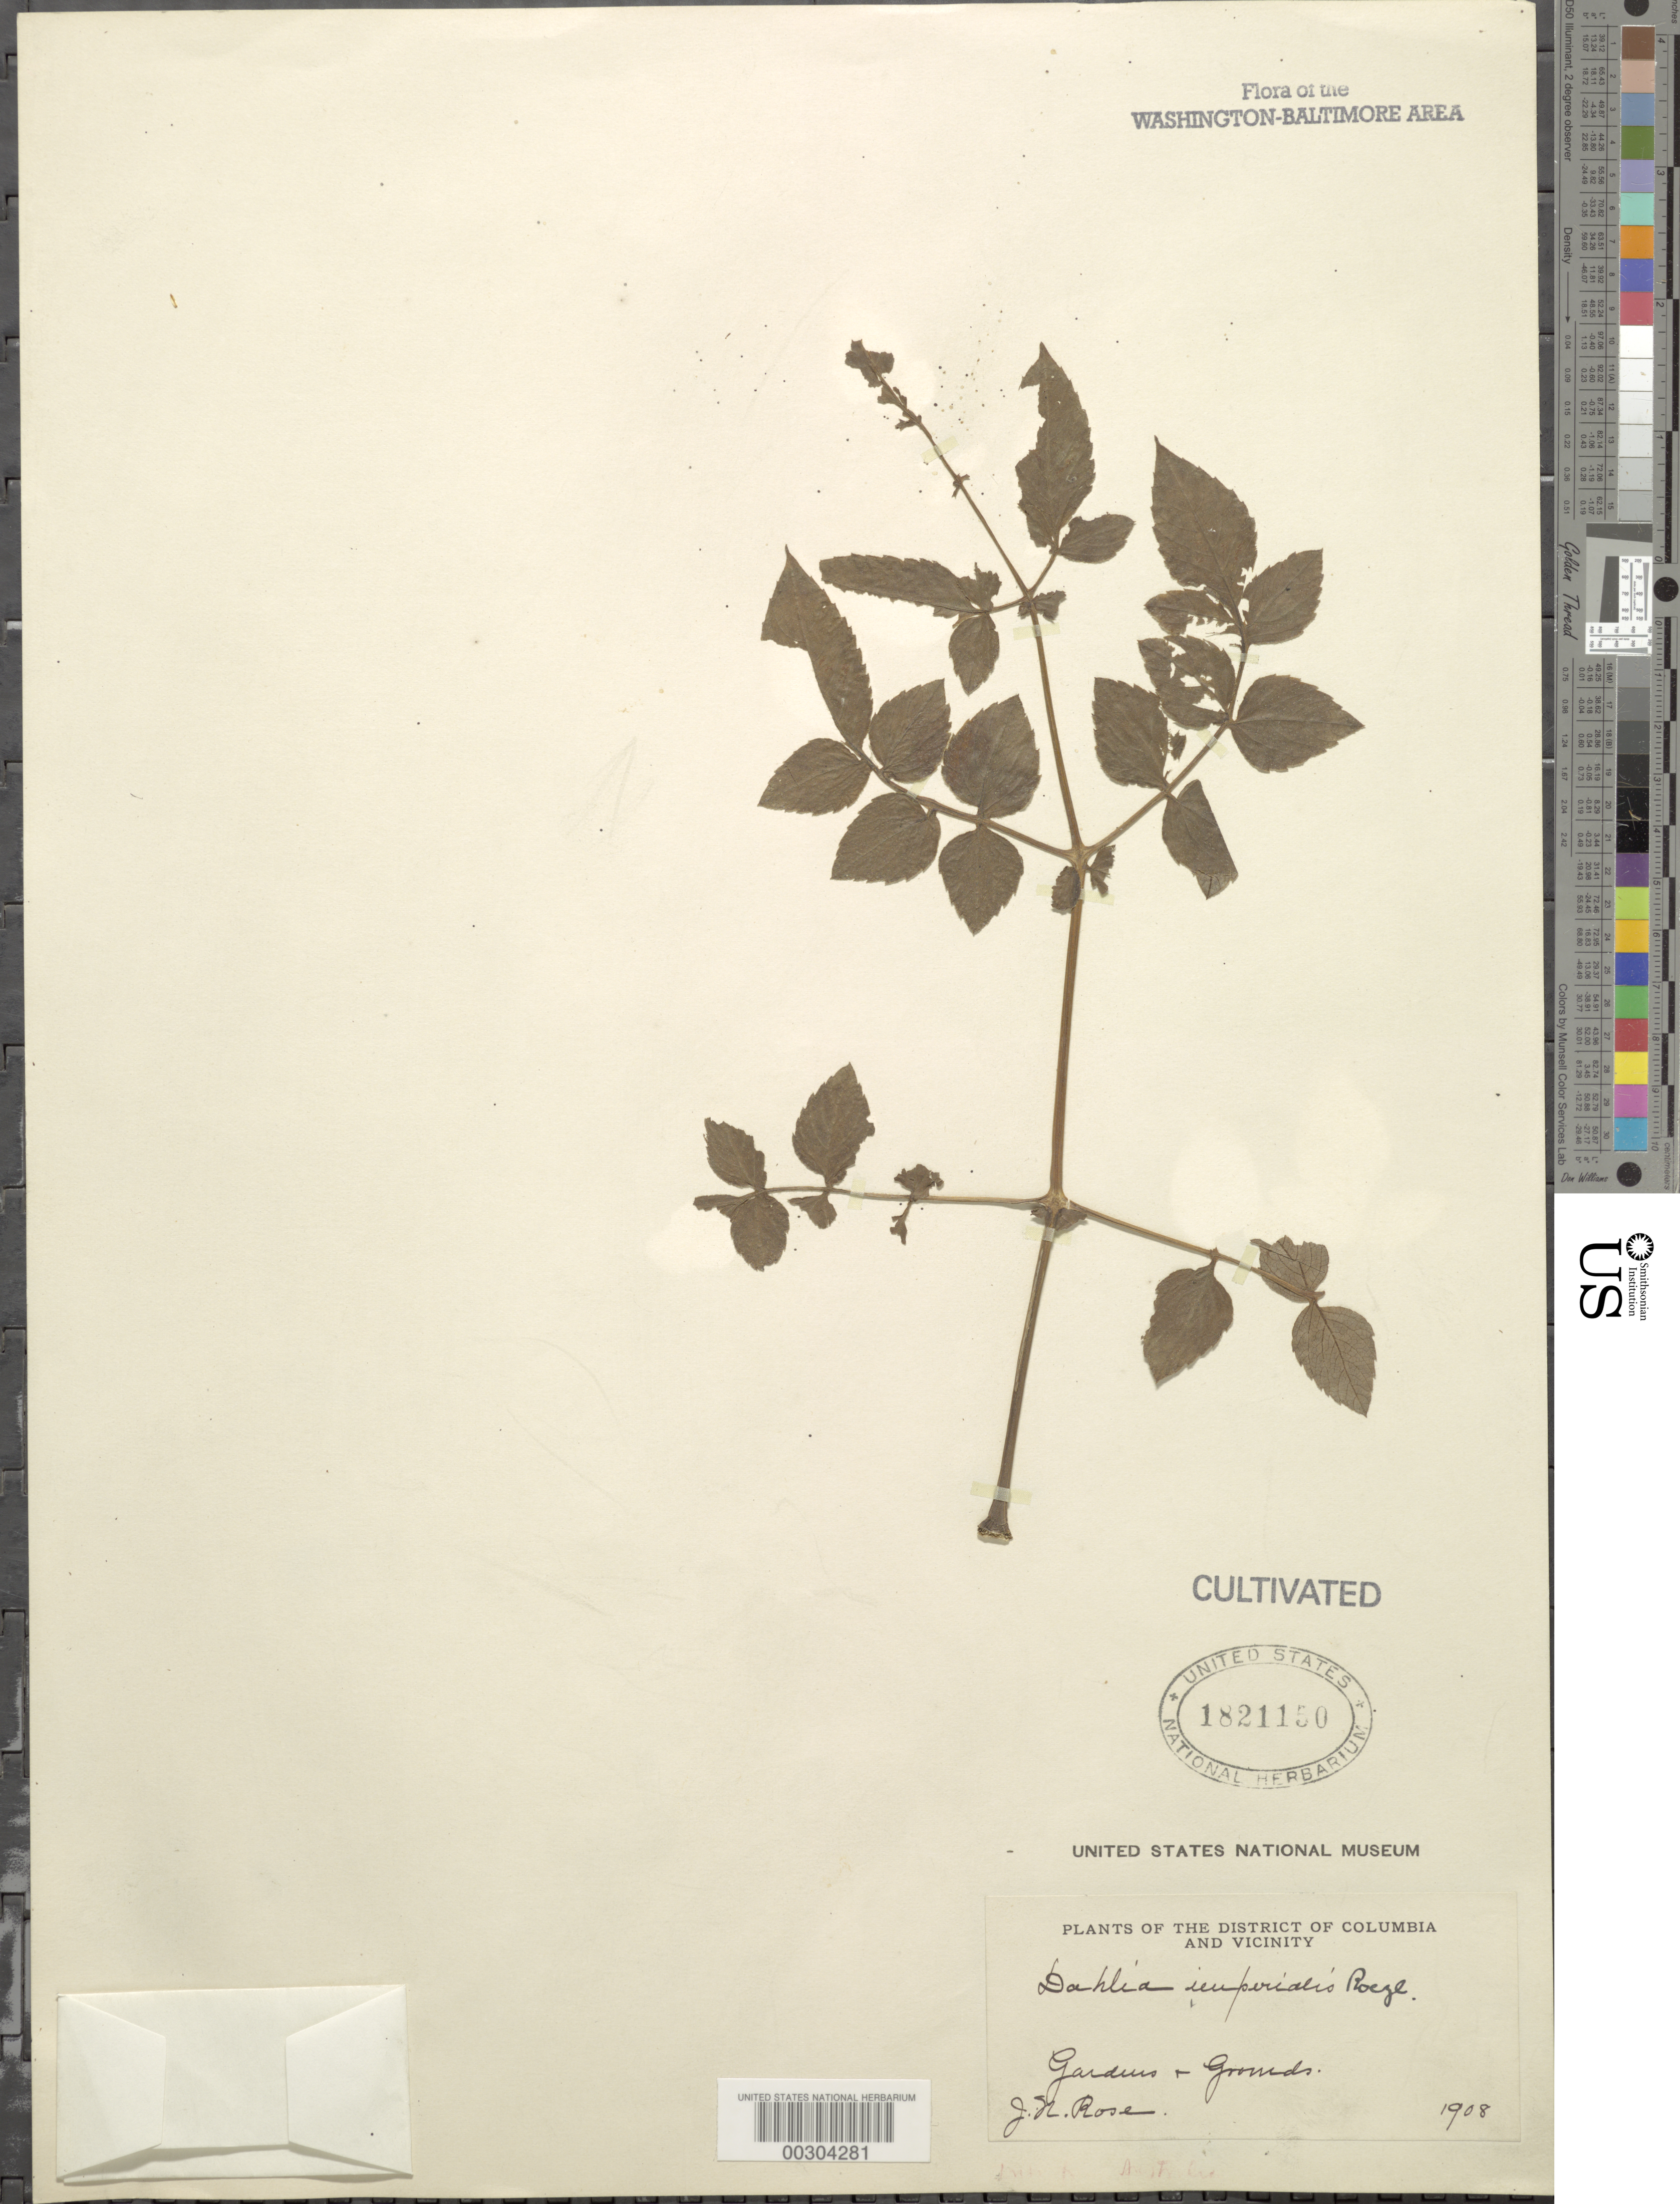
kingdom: Plantae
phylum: Tracheophyta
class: Magnoliopsida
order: Asterales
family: Asteraceae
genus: Dahlia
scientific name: Dahlia imperialis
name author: Roezl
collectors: J. N. Rose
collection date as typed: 1908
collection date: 1908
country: United States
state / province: District of Columbia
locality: garden and grounds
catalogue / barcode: US 1821150